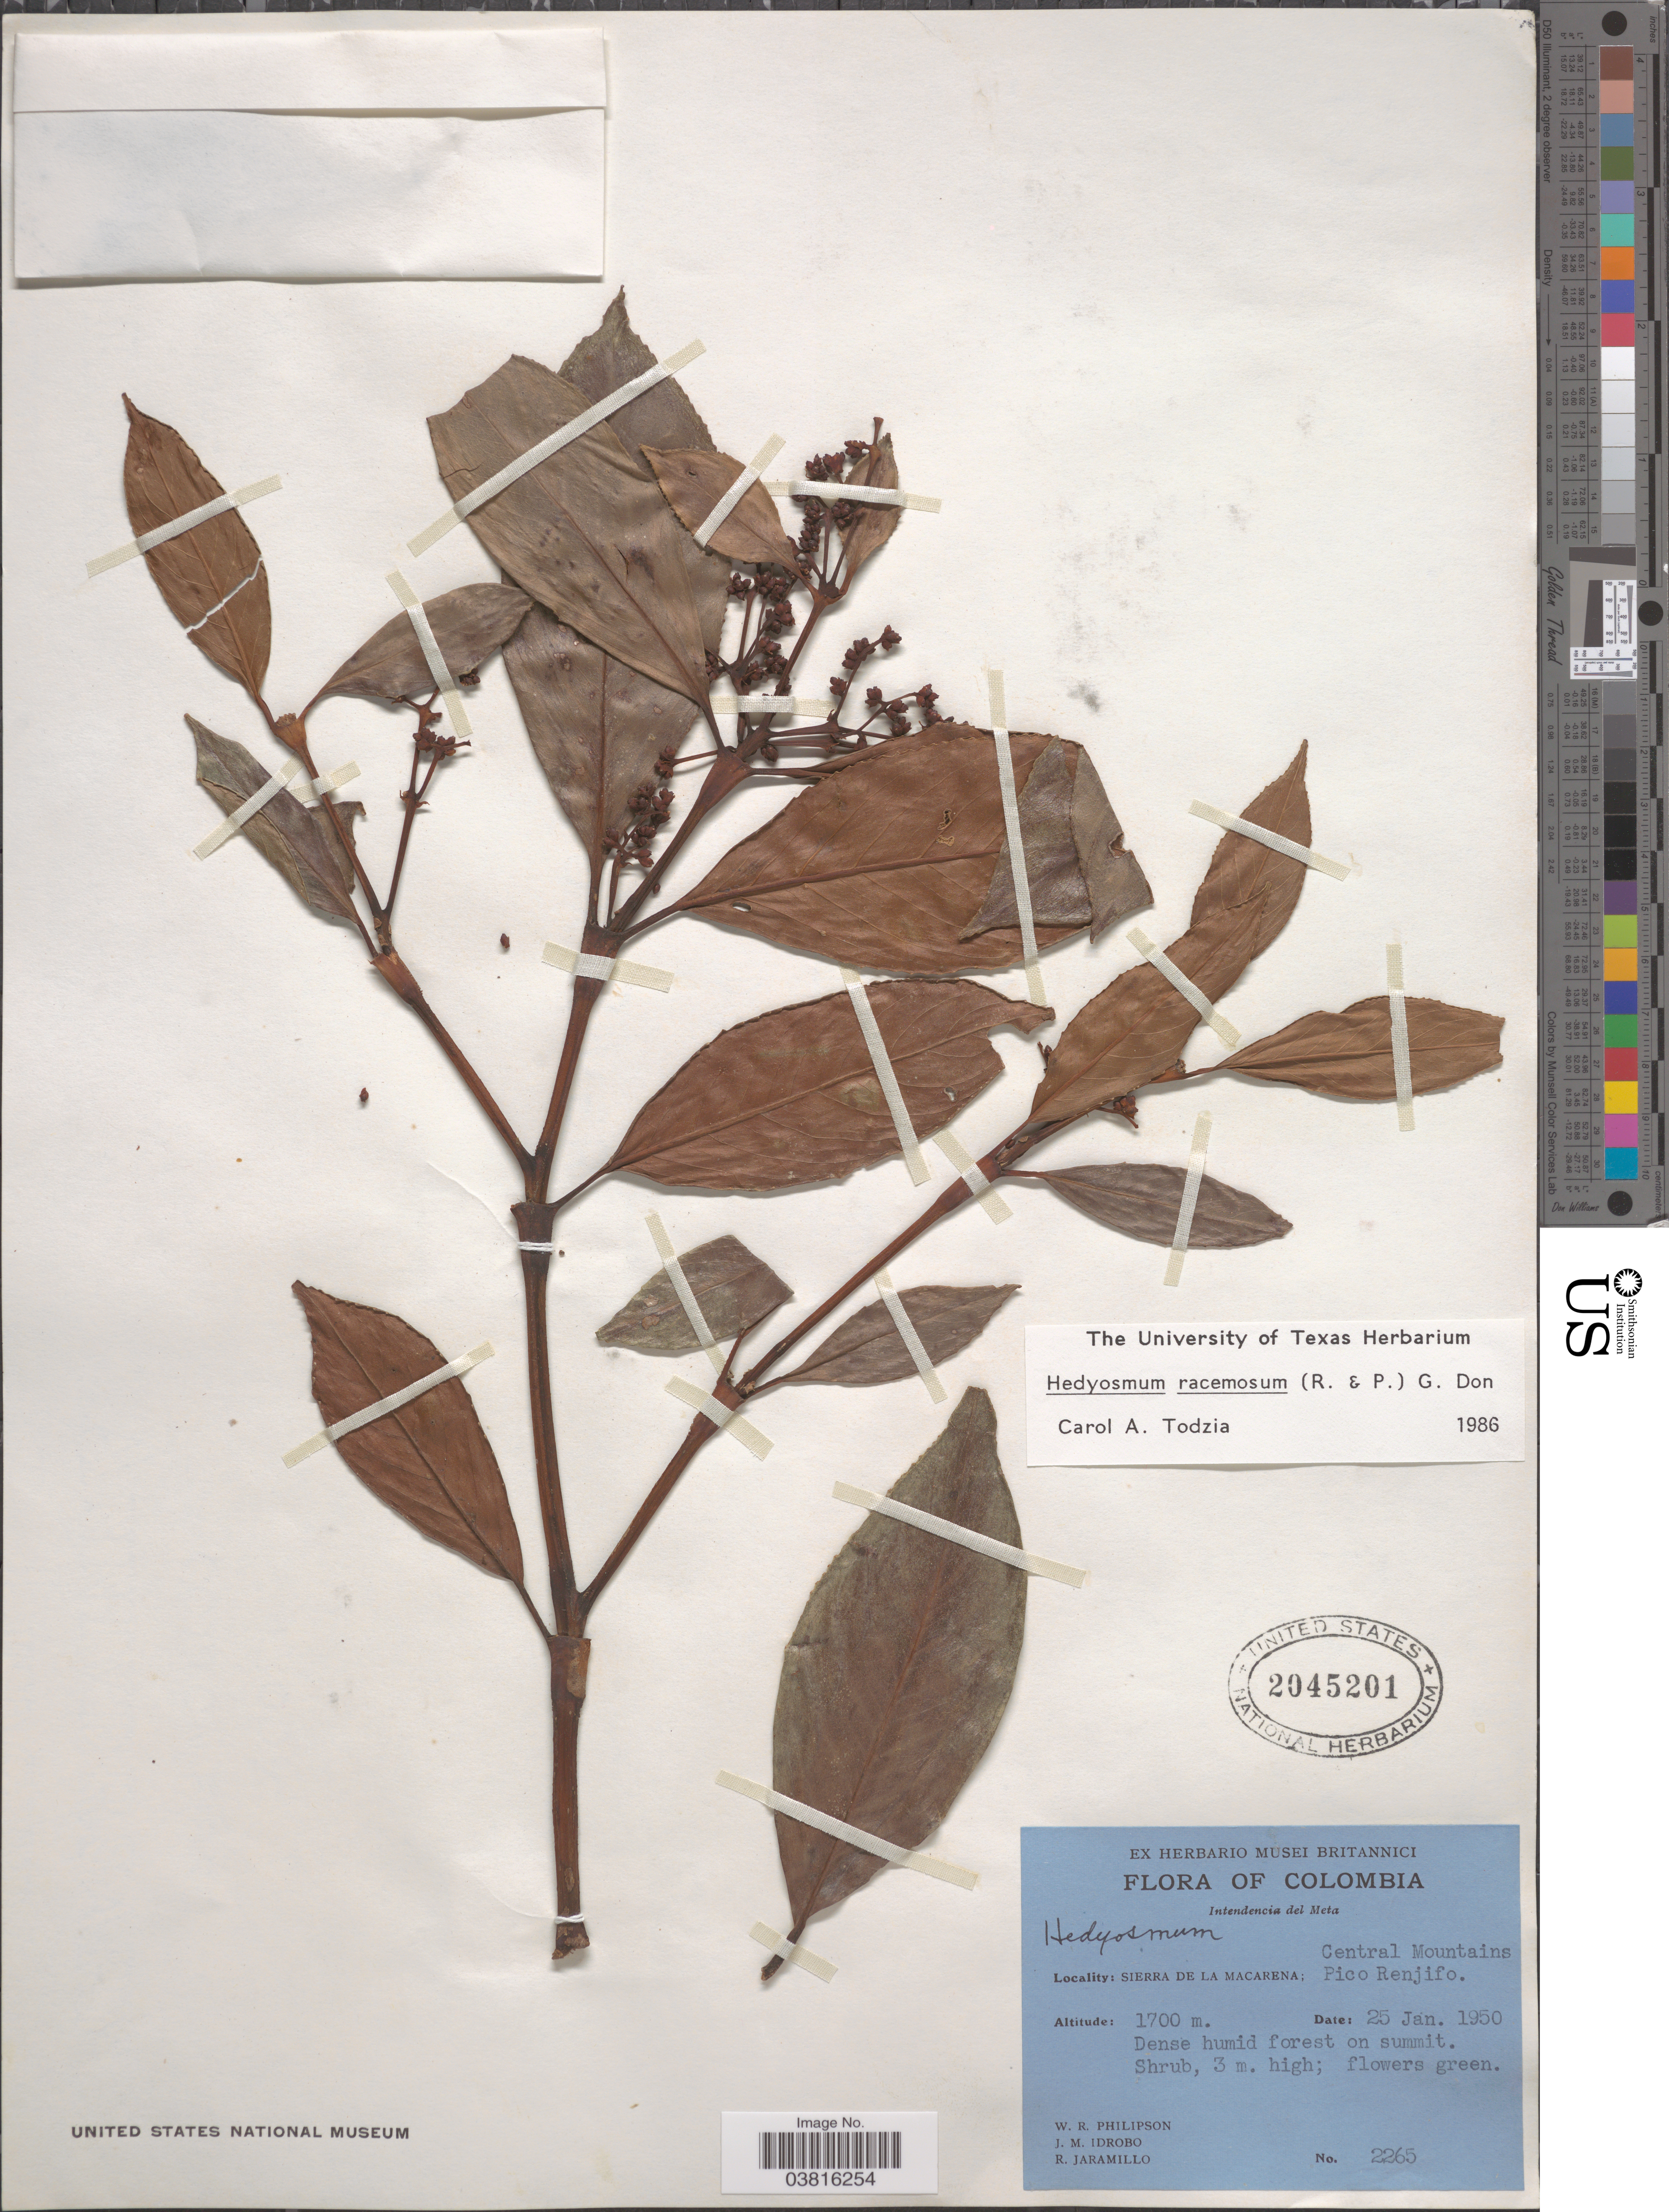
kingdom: Plantae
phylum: Tracheophyta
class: Magnoliopsida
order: Chloranthales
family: Chloranthaceae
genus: Hedyosmum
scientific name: Hedyosmum racemosum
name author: (Ruiz & Pav.) G. Don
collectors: W. R. Philipson, J. M. Idrobo & R. Jaramillo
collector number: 2265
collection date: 1950-01-25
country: Colombia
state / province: Meta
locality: Intendencia del Meta. Sierra de La Macarena; Central Mountains Pico Renjifo. On summit.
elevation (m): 1700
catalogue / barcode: US 2045201